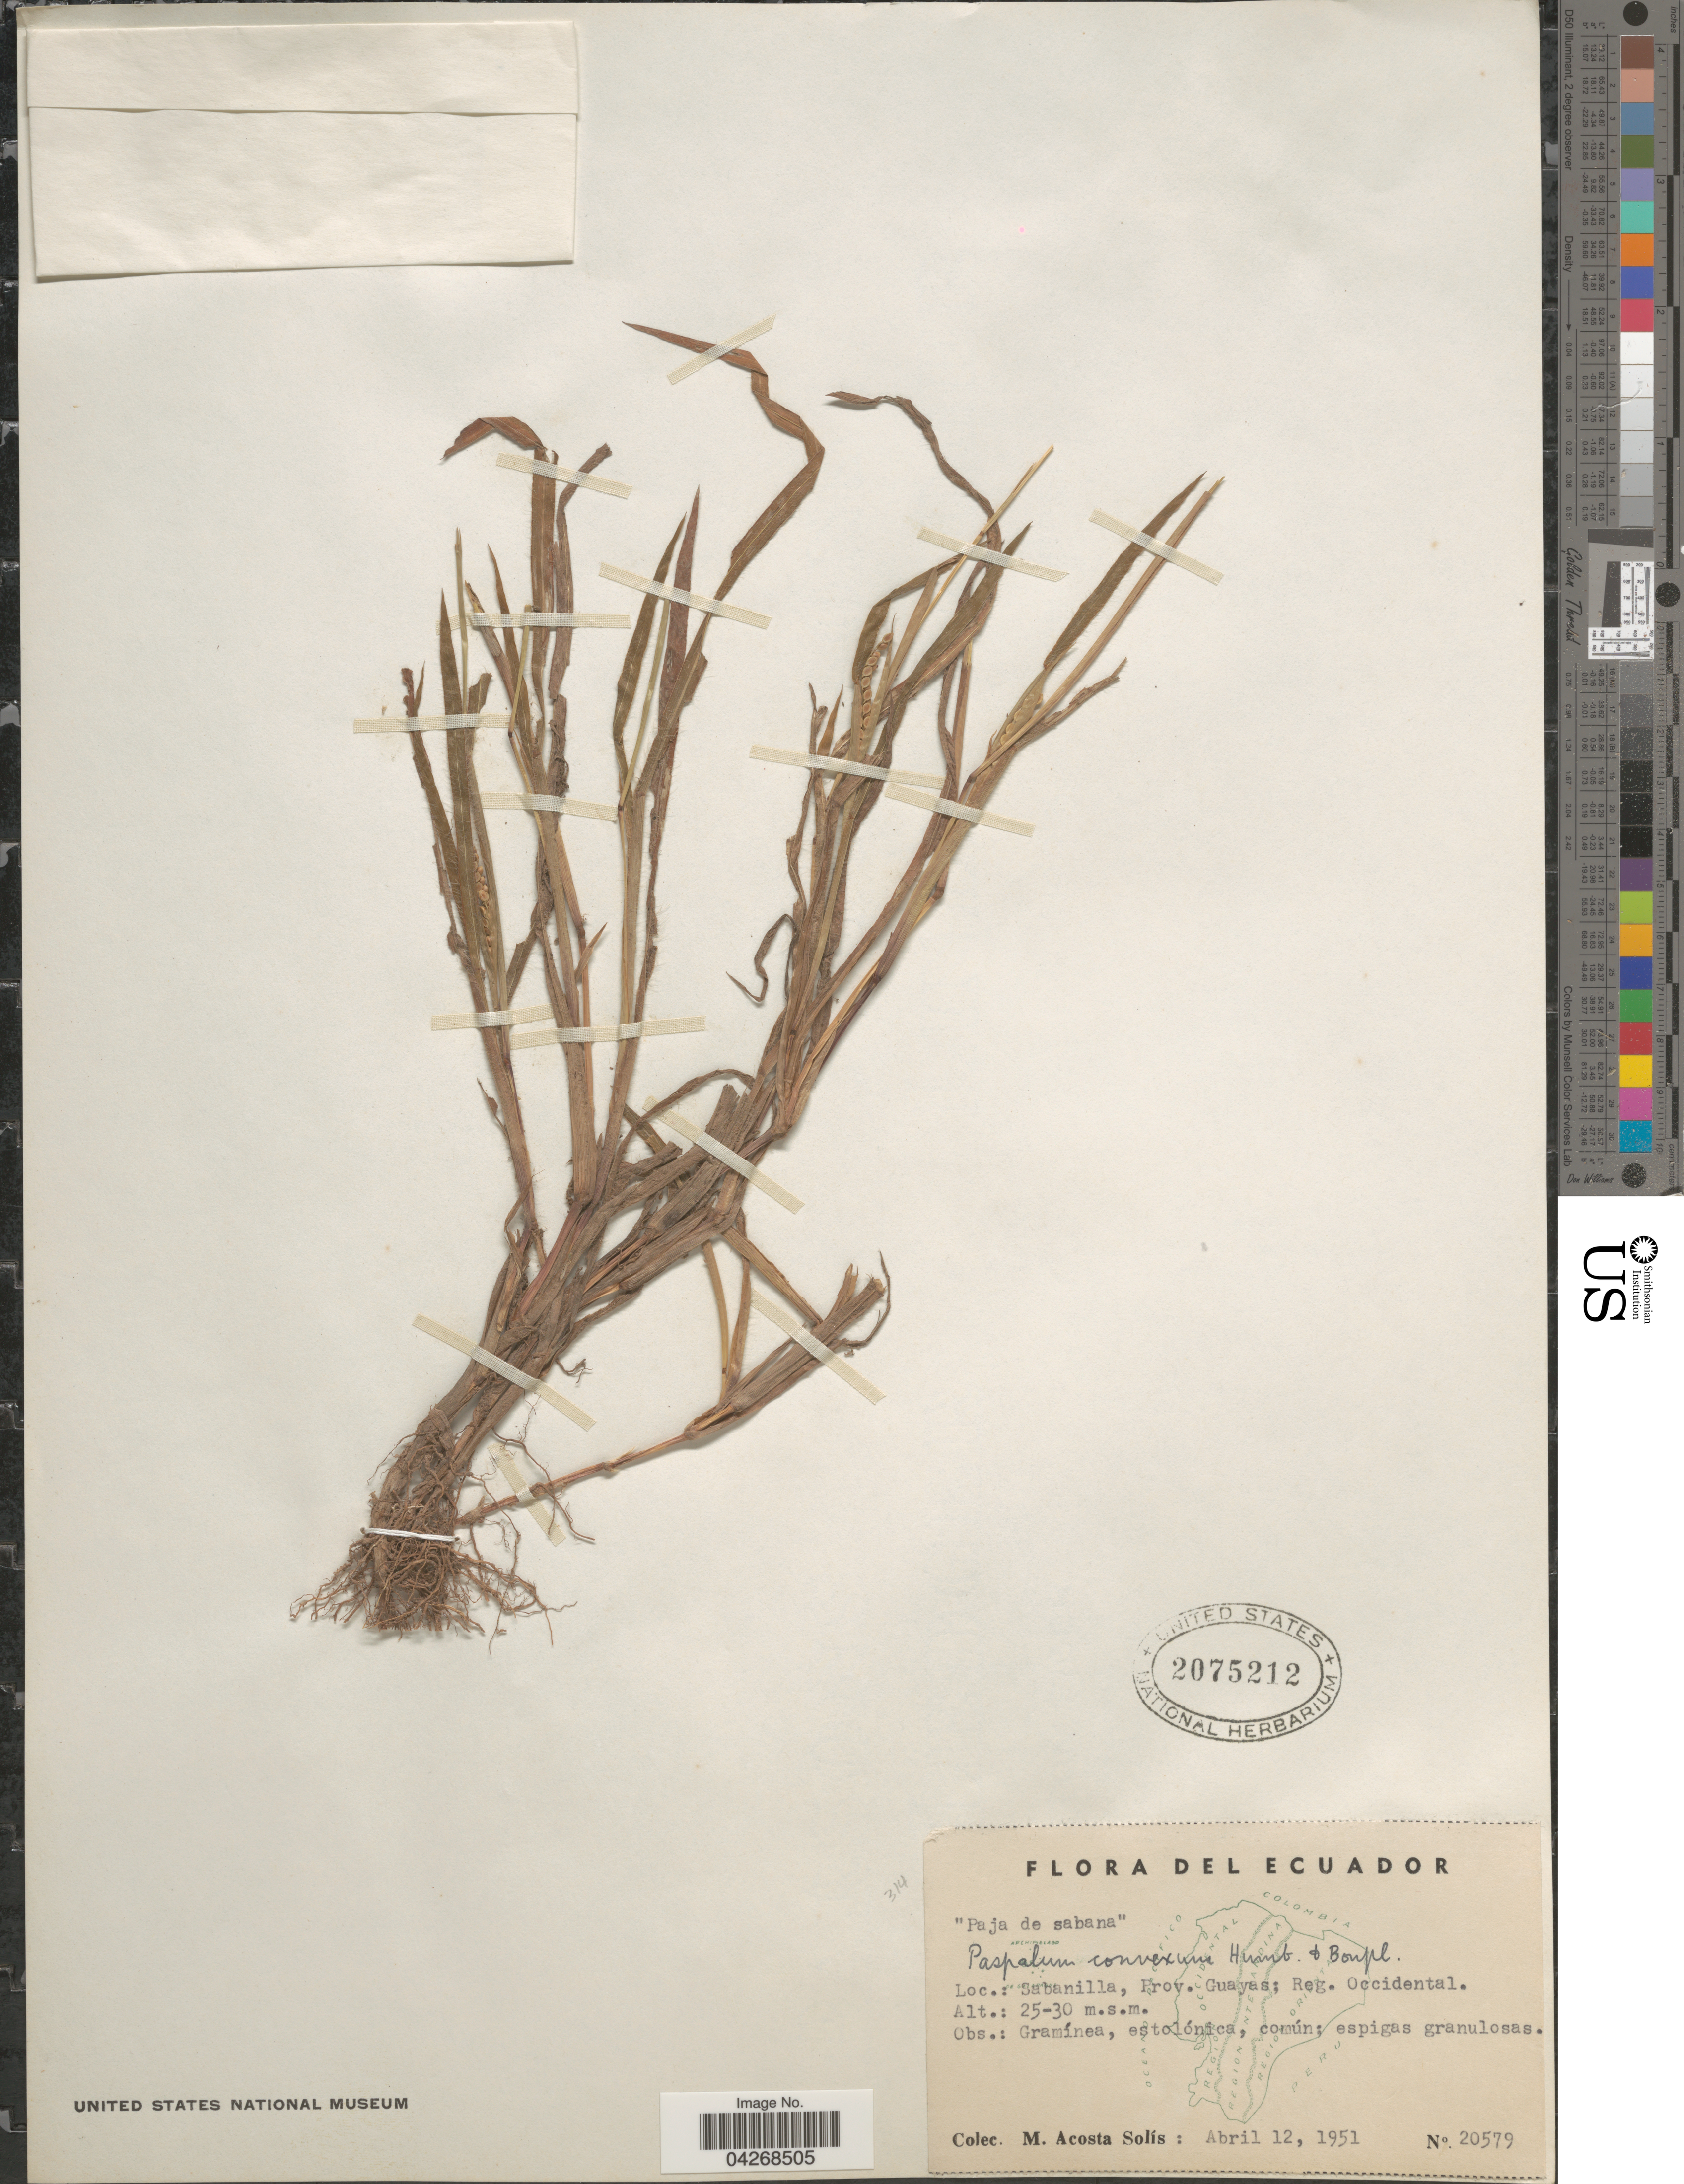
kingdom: Plantae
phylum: Tracheophyta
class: Liliopsida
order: Poales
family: Poaceae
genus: Paspalum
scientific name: Paspalum convexum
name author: Humb. & Bonpl. ex Flüggé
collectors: M. Acosta Solis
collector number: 20579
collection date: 1951-04-12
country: Ecuador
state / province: Guayas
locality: Sabanill; Reg. Occidental.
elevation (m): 25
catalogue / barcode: US 2075212